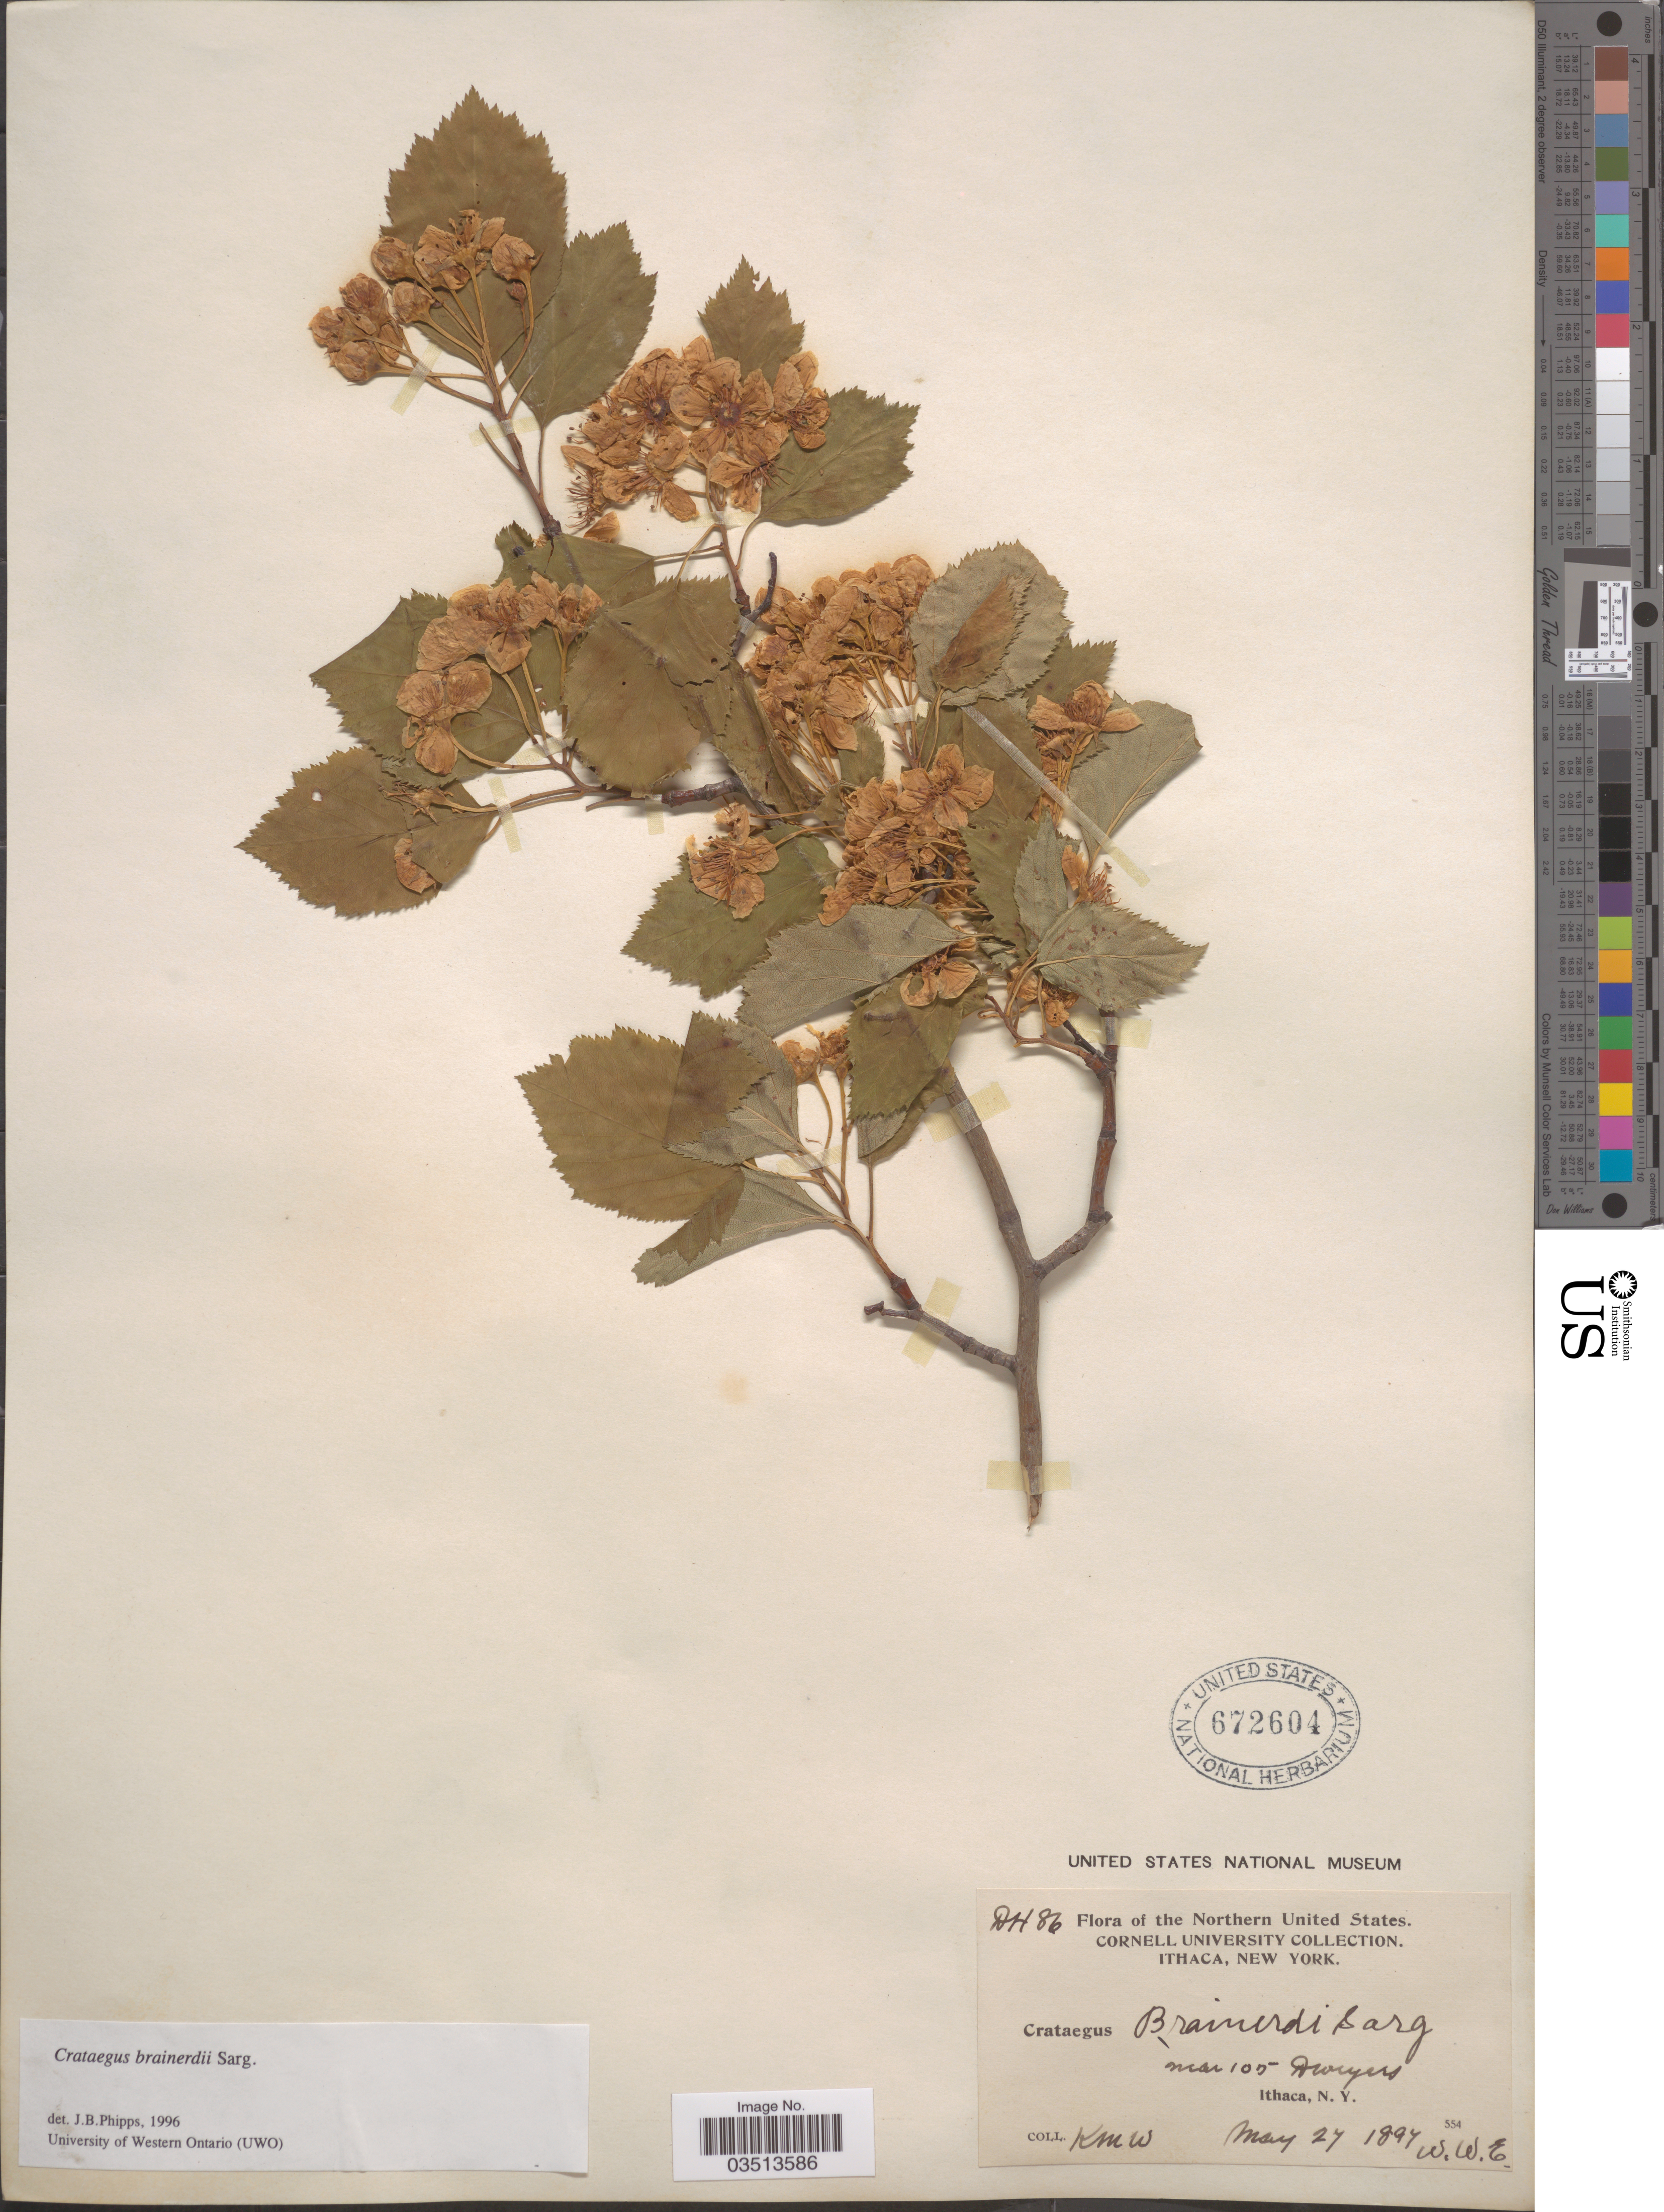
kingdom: Plantae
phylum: Tracheophyta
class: Magnoliopsida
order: Rosales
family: Rosaceae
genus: Crataegus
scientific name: Crataegus brainerdii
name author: Sarg.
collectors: K. M. W.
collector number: DH86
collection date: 1897-05-27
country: United States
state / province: New York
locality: Northern United States. Near 105 Dweyers [interpreted], Ithaca.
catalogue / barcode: US 672604